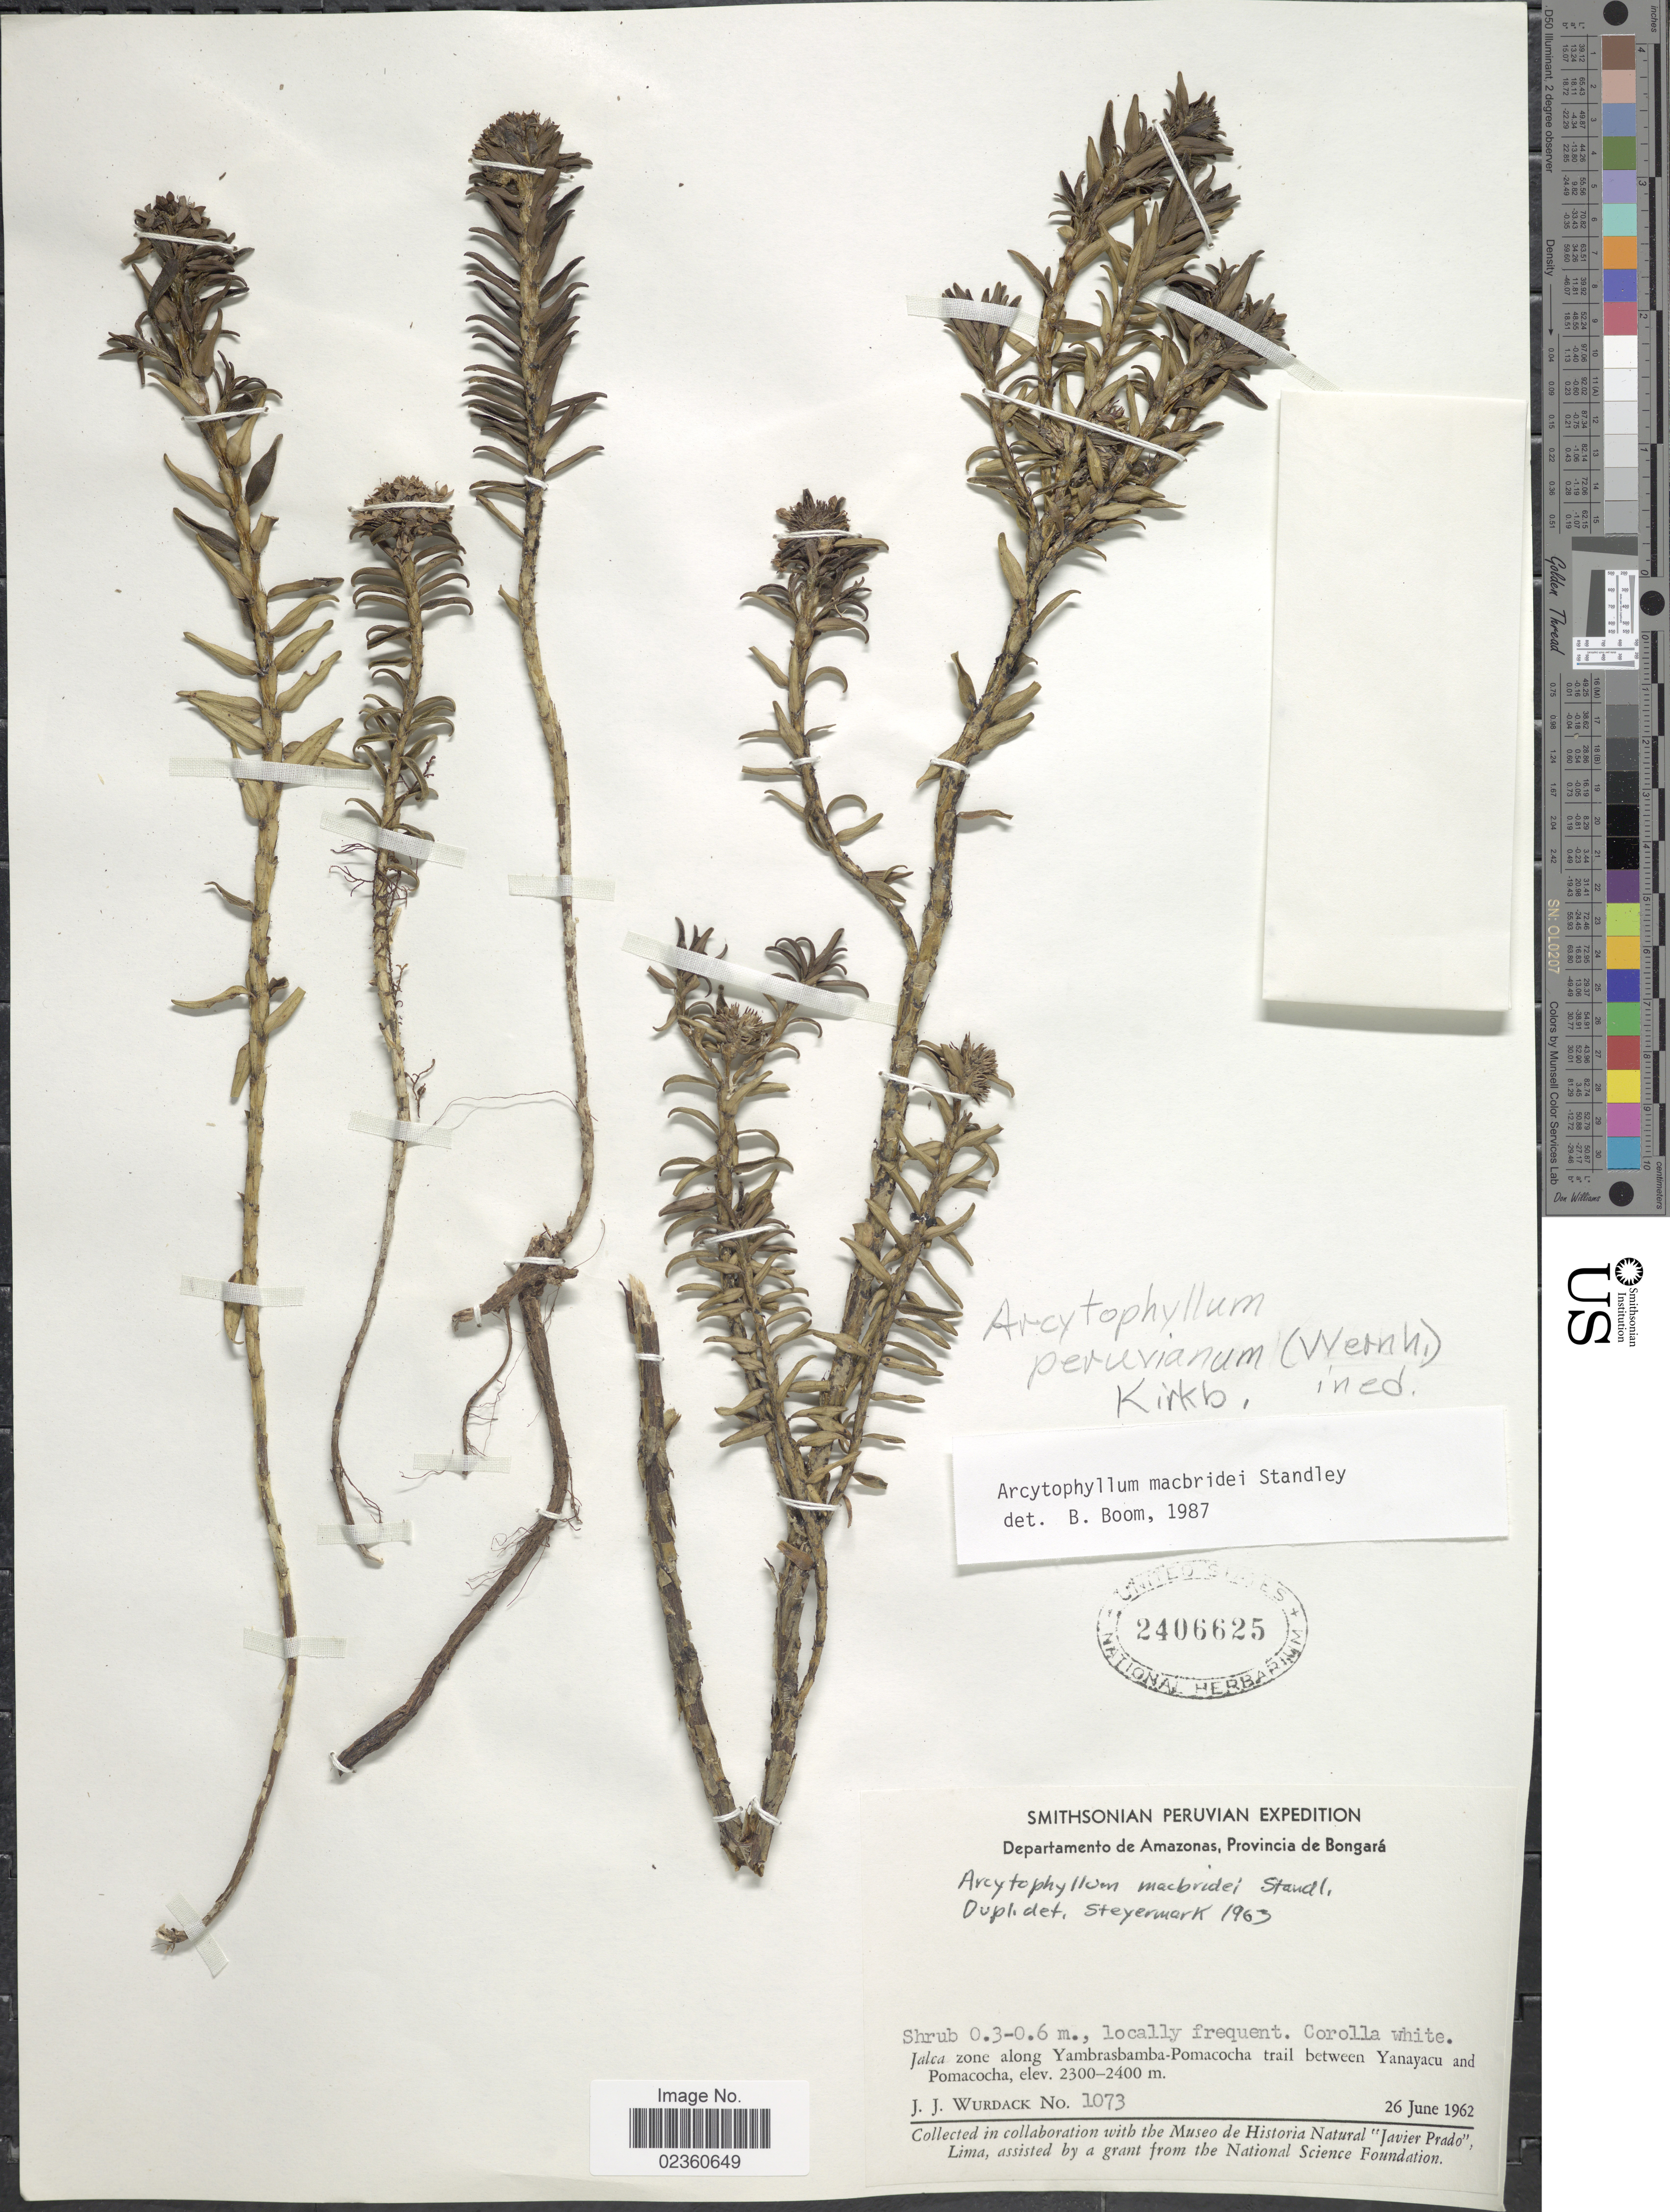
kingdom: Plantae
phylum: Tracheophyta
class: Magnoliopsida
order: Gentianales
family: Rubiaceae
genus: Arcytophyllum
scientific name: Arcytophyllum peruvianum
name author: (Wernham) J.H. Kirkbr.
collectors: J. J. Wurdack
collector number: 1073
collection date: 1962-06-26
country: Peru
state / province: Amazonas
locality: Departamento de Amazonas, Provincia de Bongará, Jalca zone along Yambrasbamba-Pomacocha trail between Yanayacu and Pomacocha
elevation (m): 2300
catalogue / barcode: US 2406625